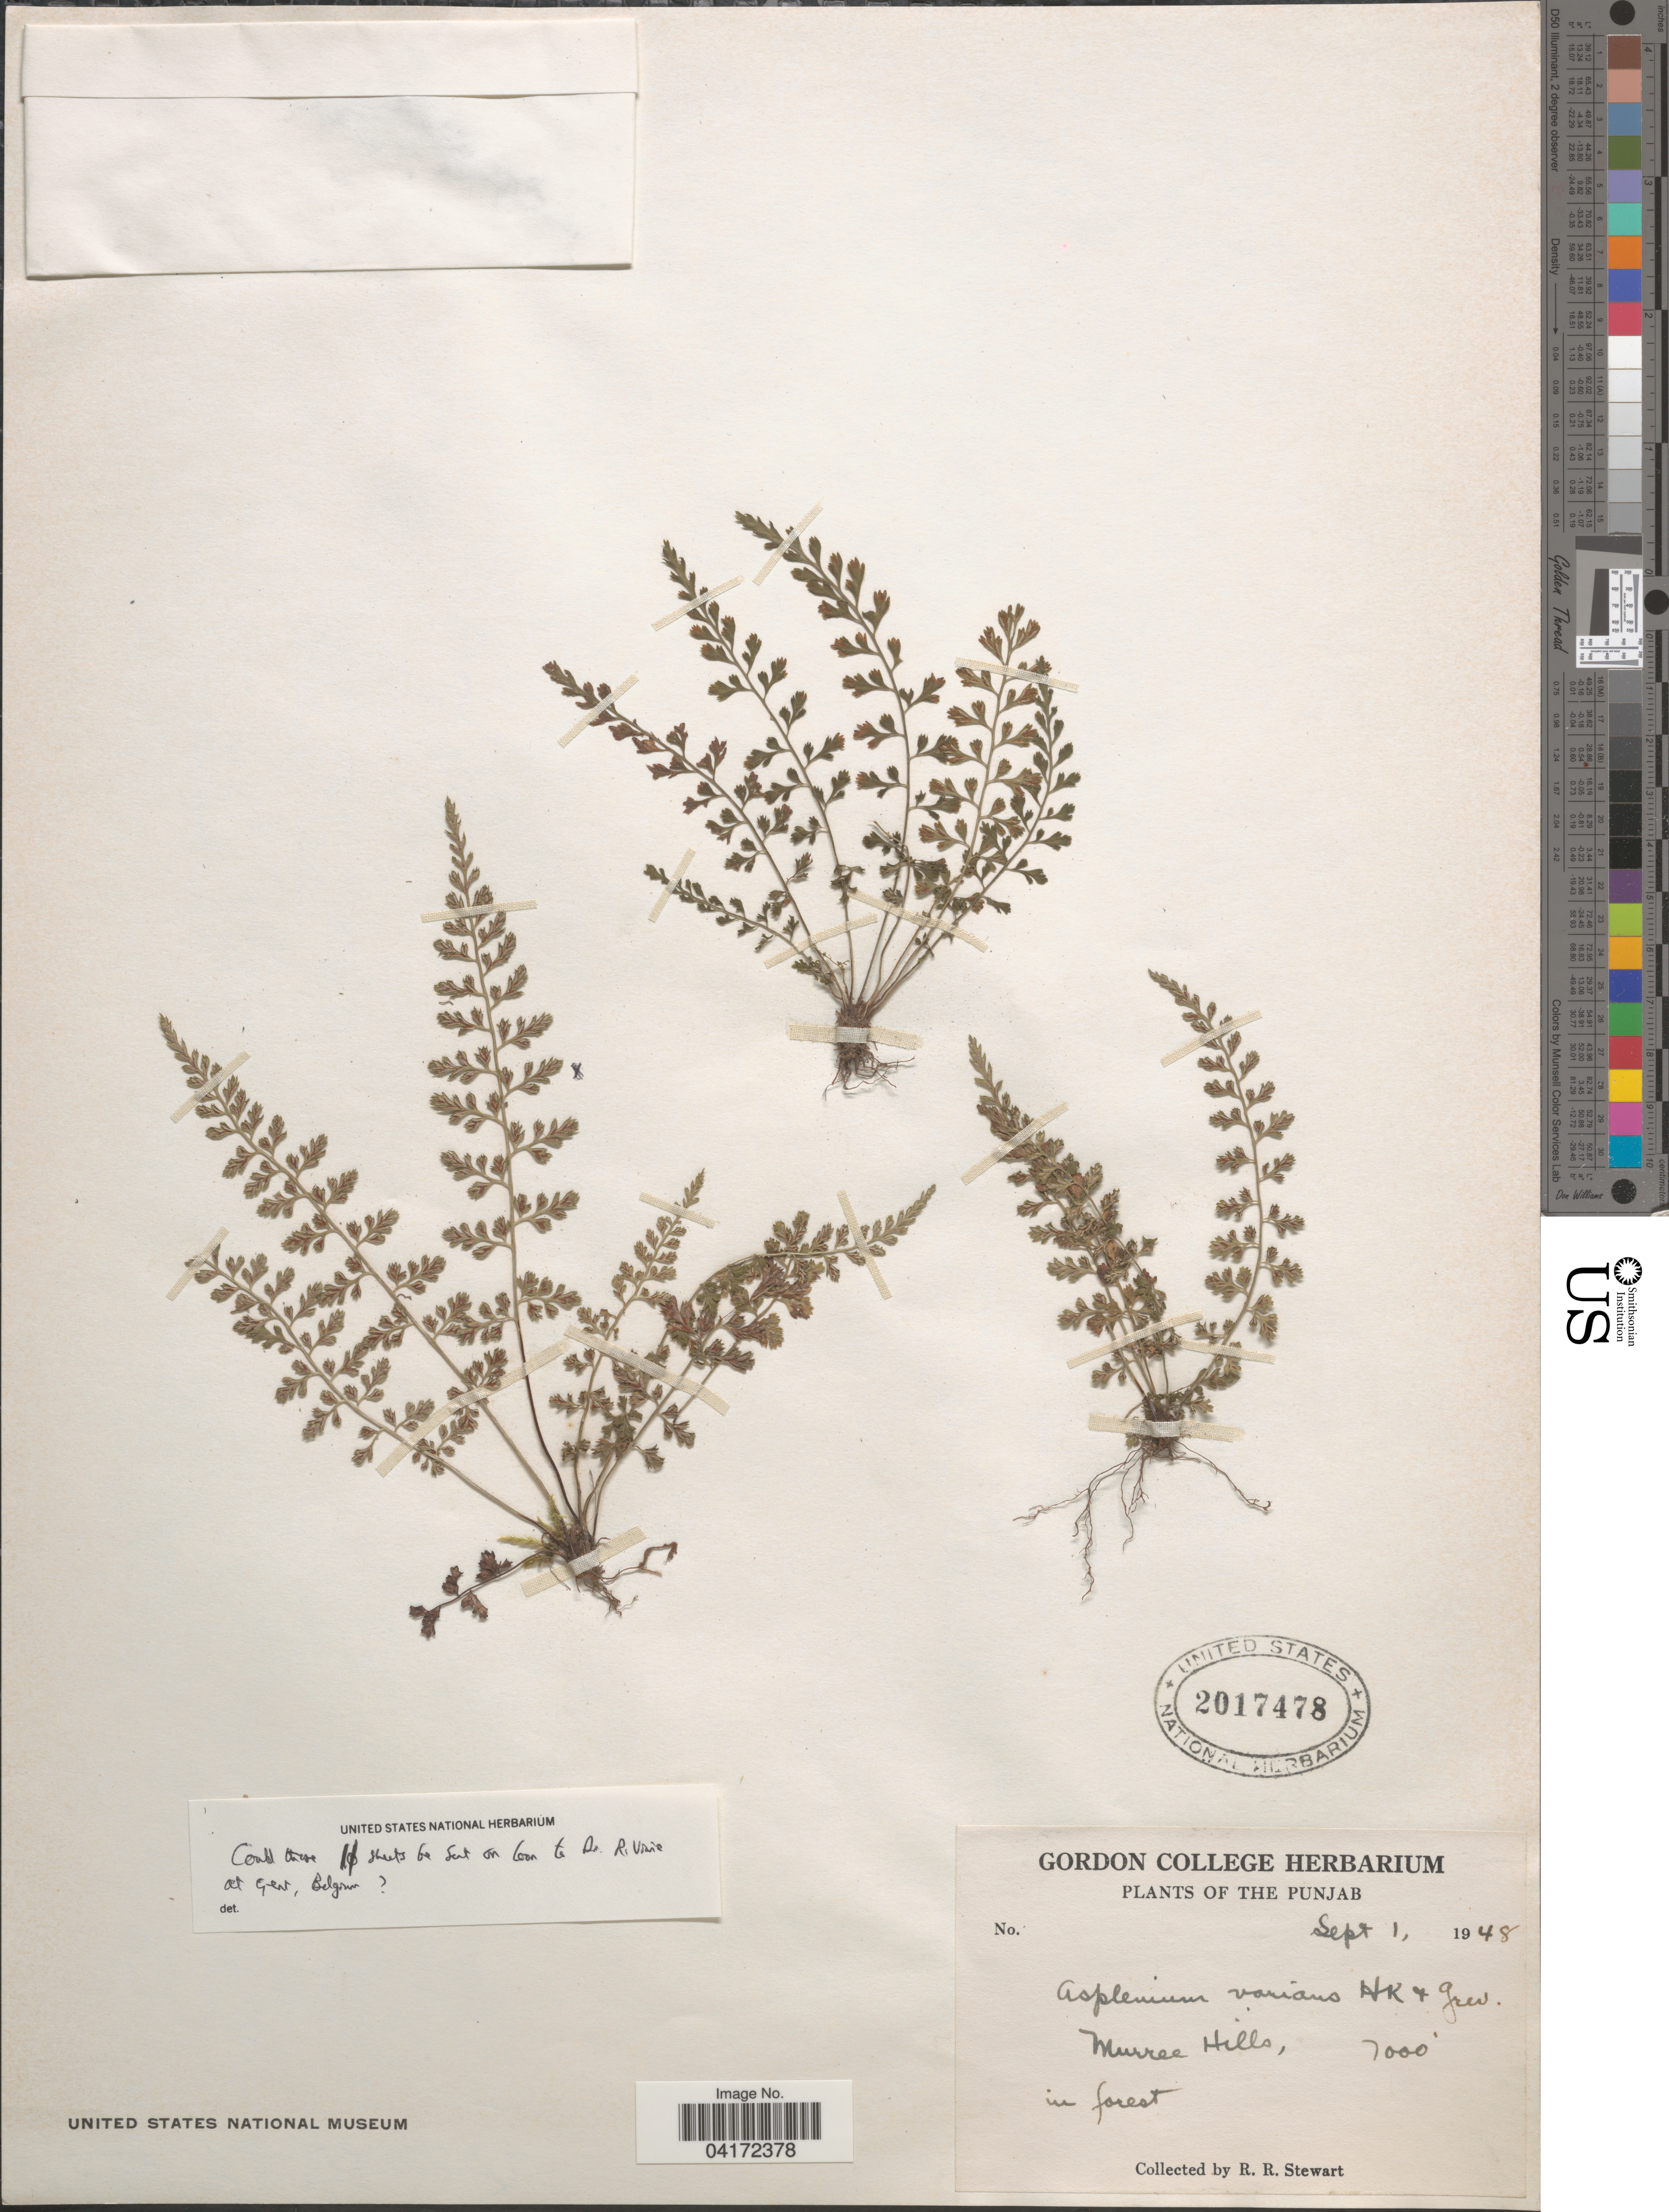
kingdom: Plantae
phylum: Tracheophyta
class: Polypodiopsida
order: Polypodiales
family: Aspleniaceae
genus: Asplenium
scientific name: Asplenium varians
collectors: R. Stewart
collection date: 1948-09-01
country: Pakistan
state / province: Punjab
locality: Murree Hills.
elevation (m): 2134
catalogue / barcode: US 2017478